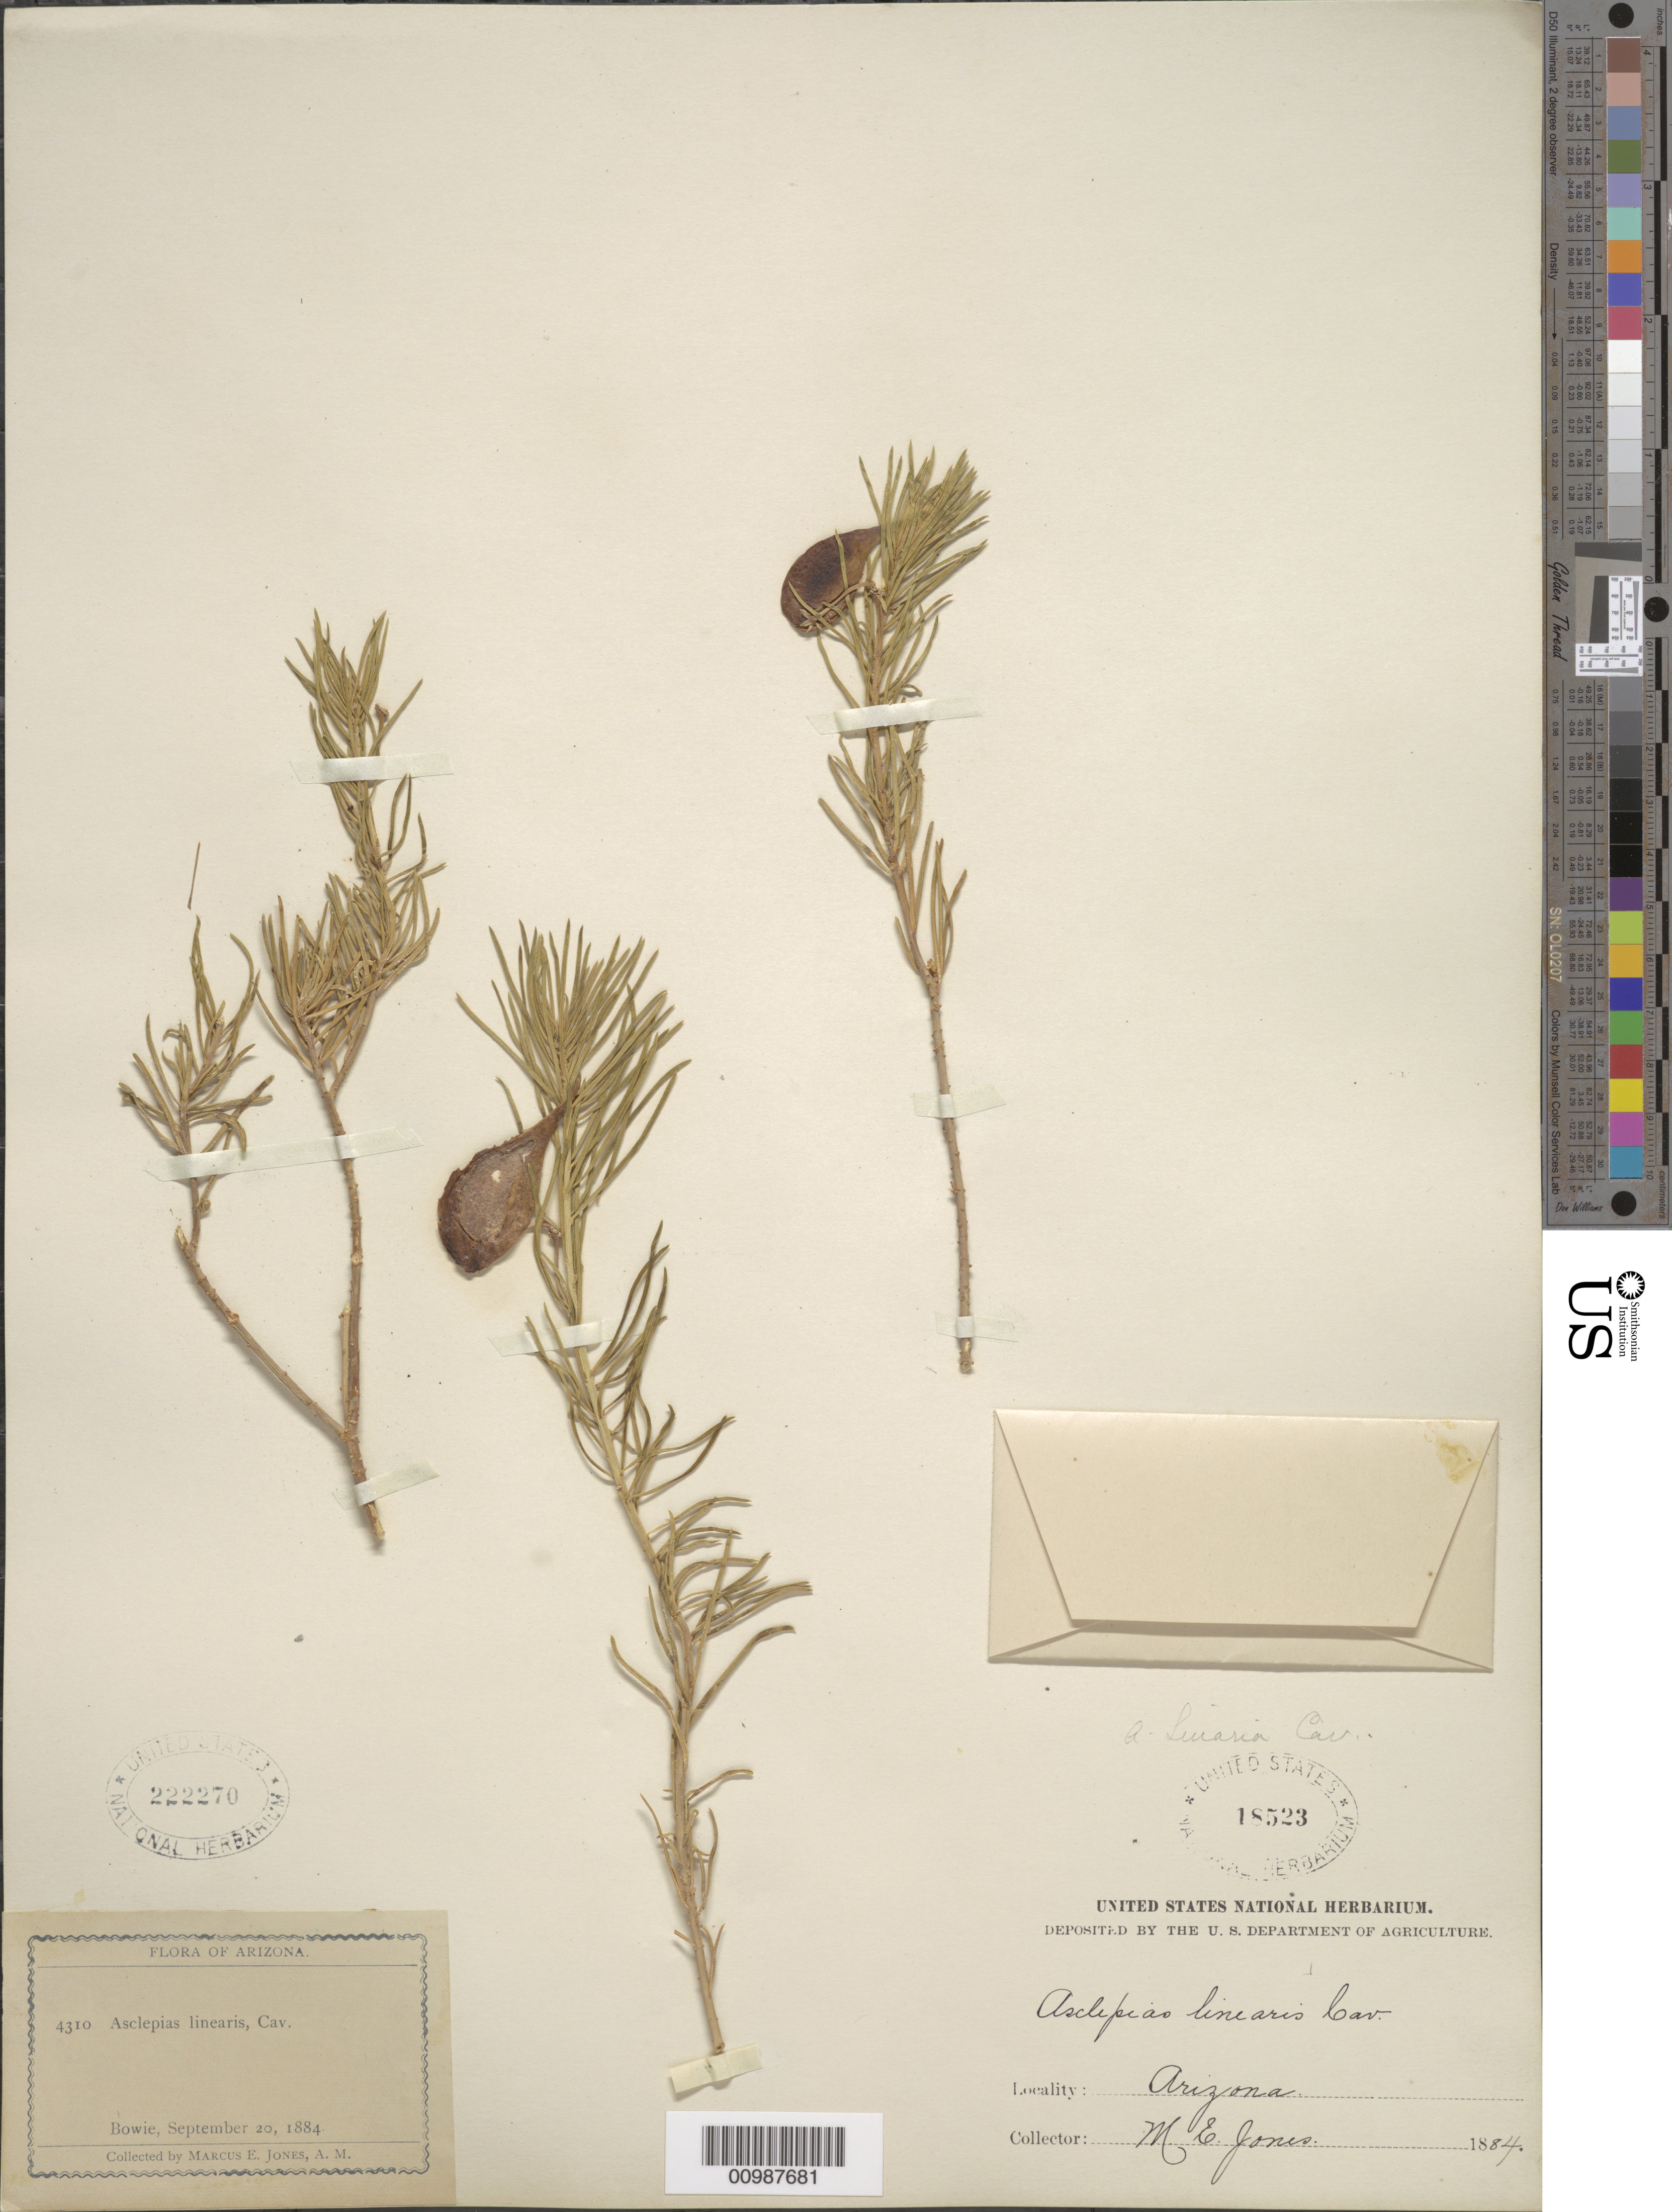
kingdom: Plantae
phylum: Tracheophyta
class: Magnoliopsida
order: Gentianales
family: Apocynaceae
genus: Asclepias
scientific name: Asclepias linaria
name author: Cav.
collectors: M. E. Jones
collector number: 4310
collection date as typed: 20 Sep 1884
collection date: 1884-09-20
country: United States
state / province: Arizona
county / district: Cochise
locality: Bowie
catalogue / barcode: US 18523